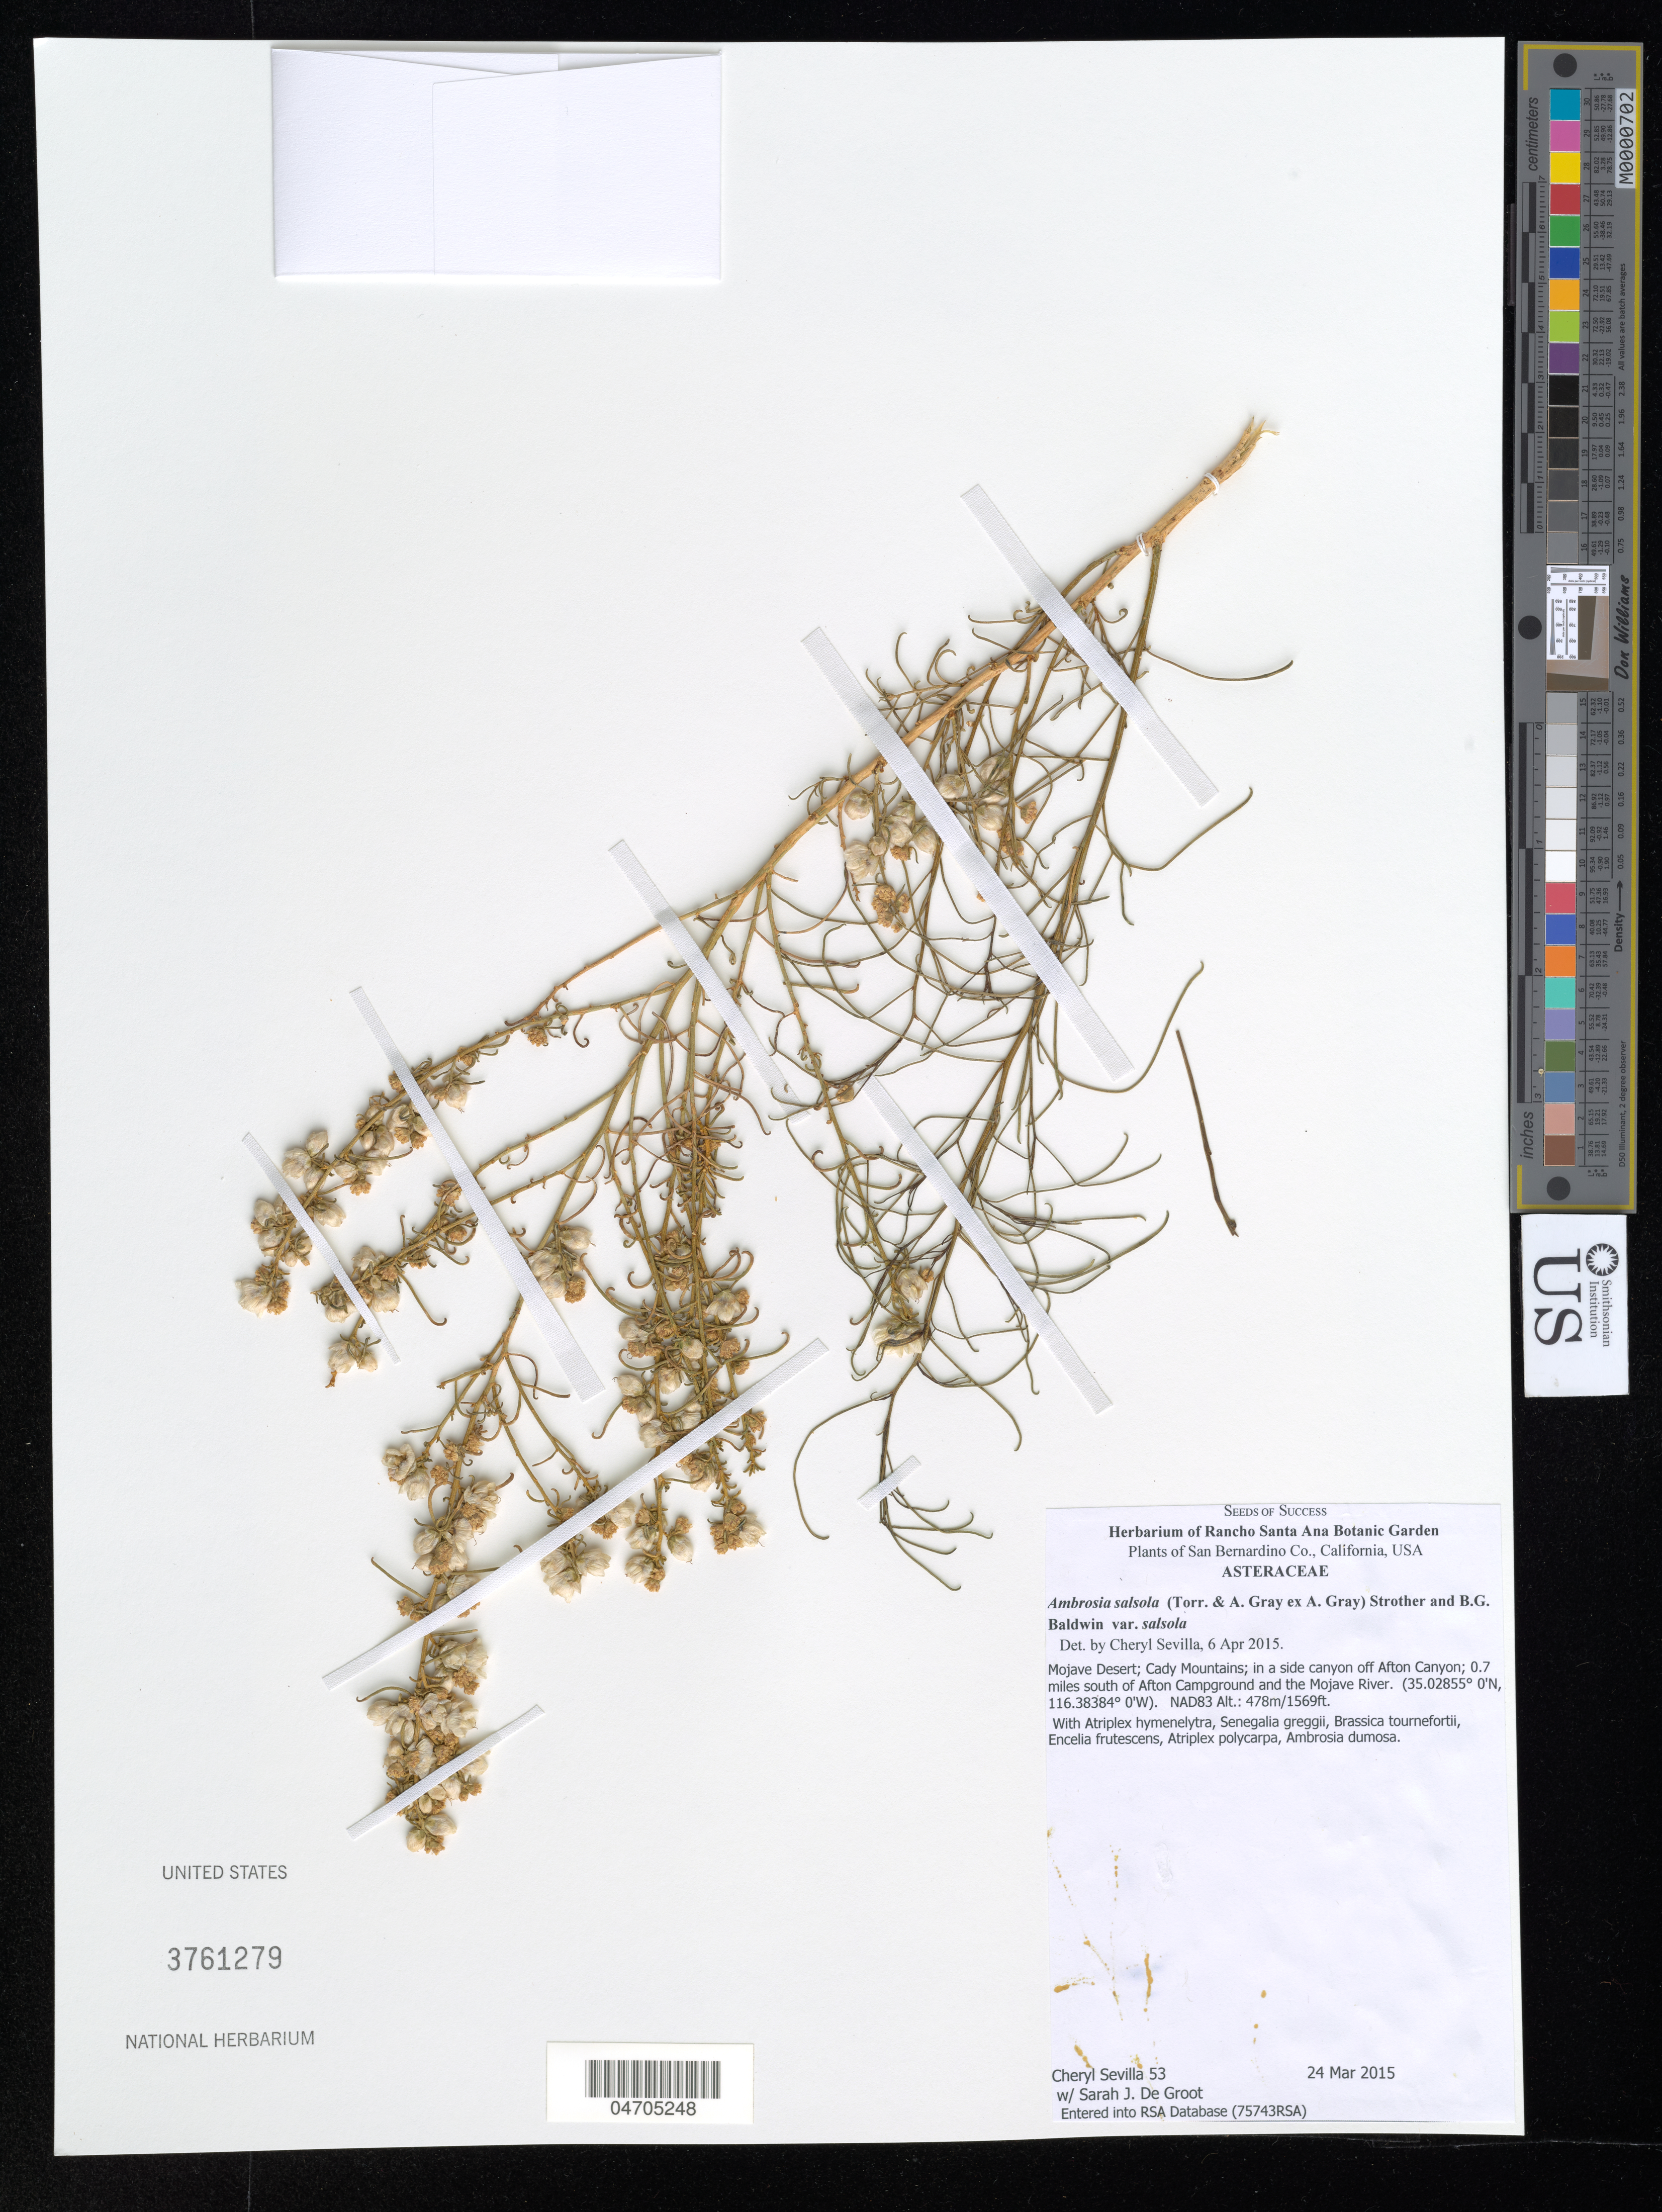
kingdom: Plantae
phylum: Tracheophyta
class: Magnoliopsida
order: Asterales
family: Asteraceae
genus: Ambrosia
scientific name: Ambrosia salsola var. salsola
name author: (Torr. & A. Gray) Strother & B.G. Baldwin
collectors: C. Sevilla & S. De Groot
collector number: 53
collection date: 2015-03-24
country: United States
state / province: California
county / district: San Bernardino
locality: San Bernardino Co. Mojave Desert; Cady Mountains; in a side canyon off Afton Canyon; 0.7 miles south of Afton Campground and the Mojave River.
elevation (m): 478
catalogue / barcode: US 3761279